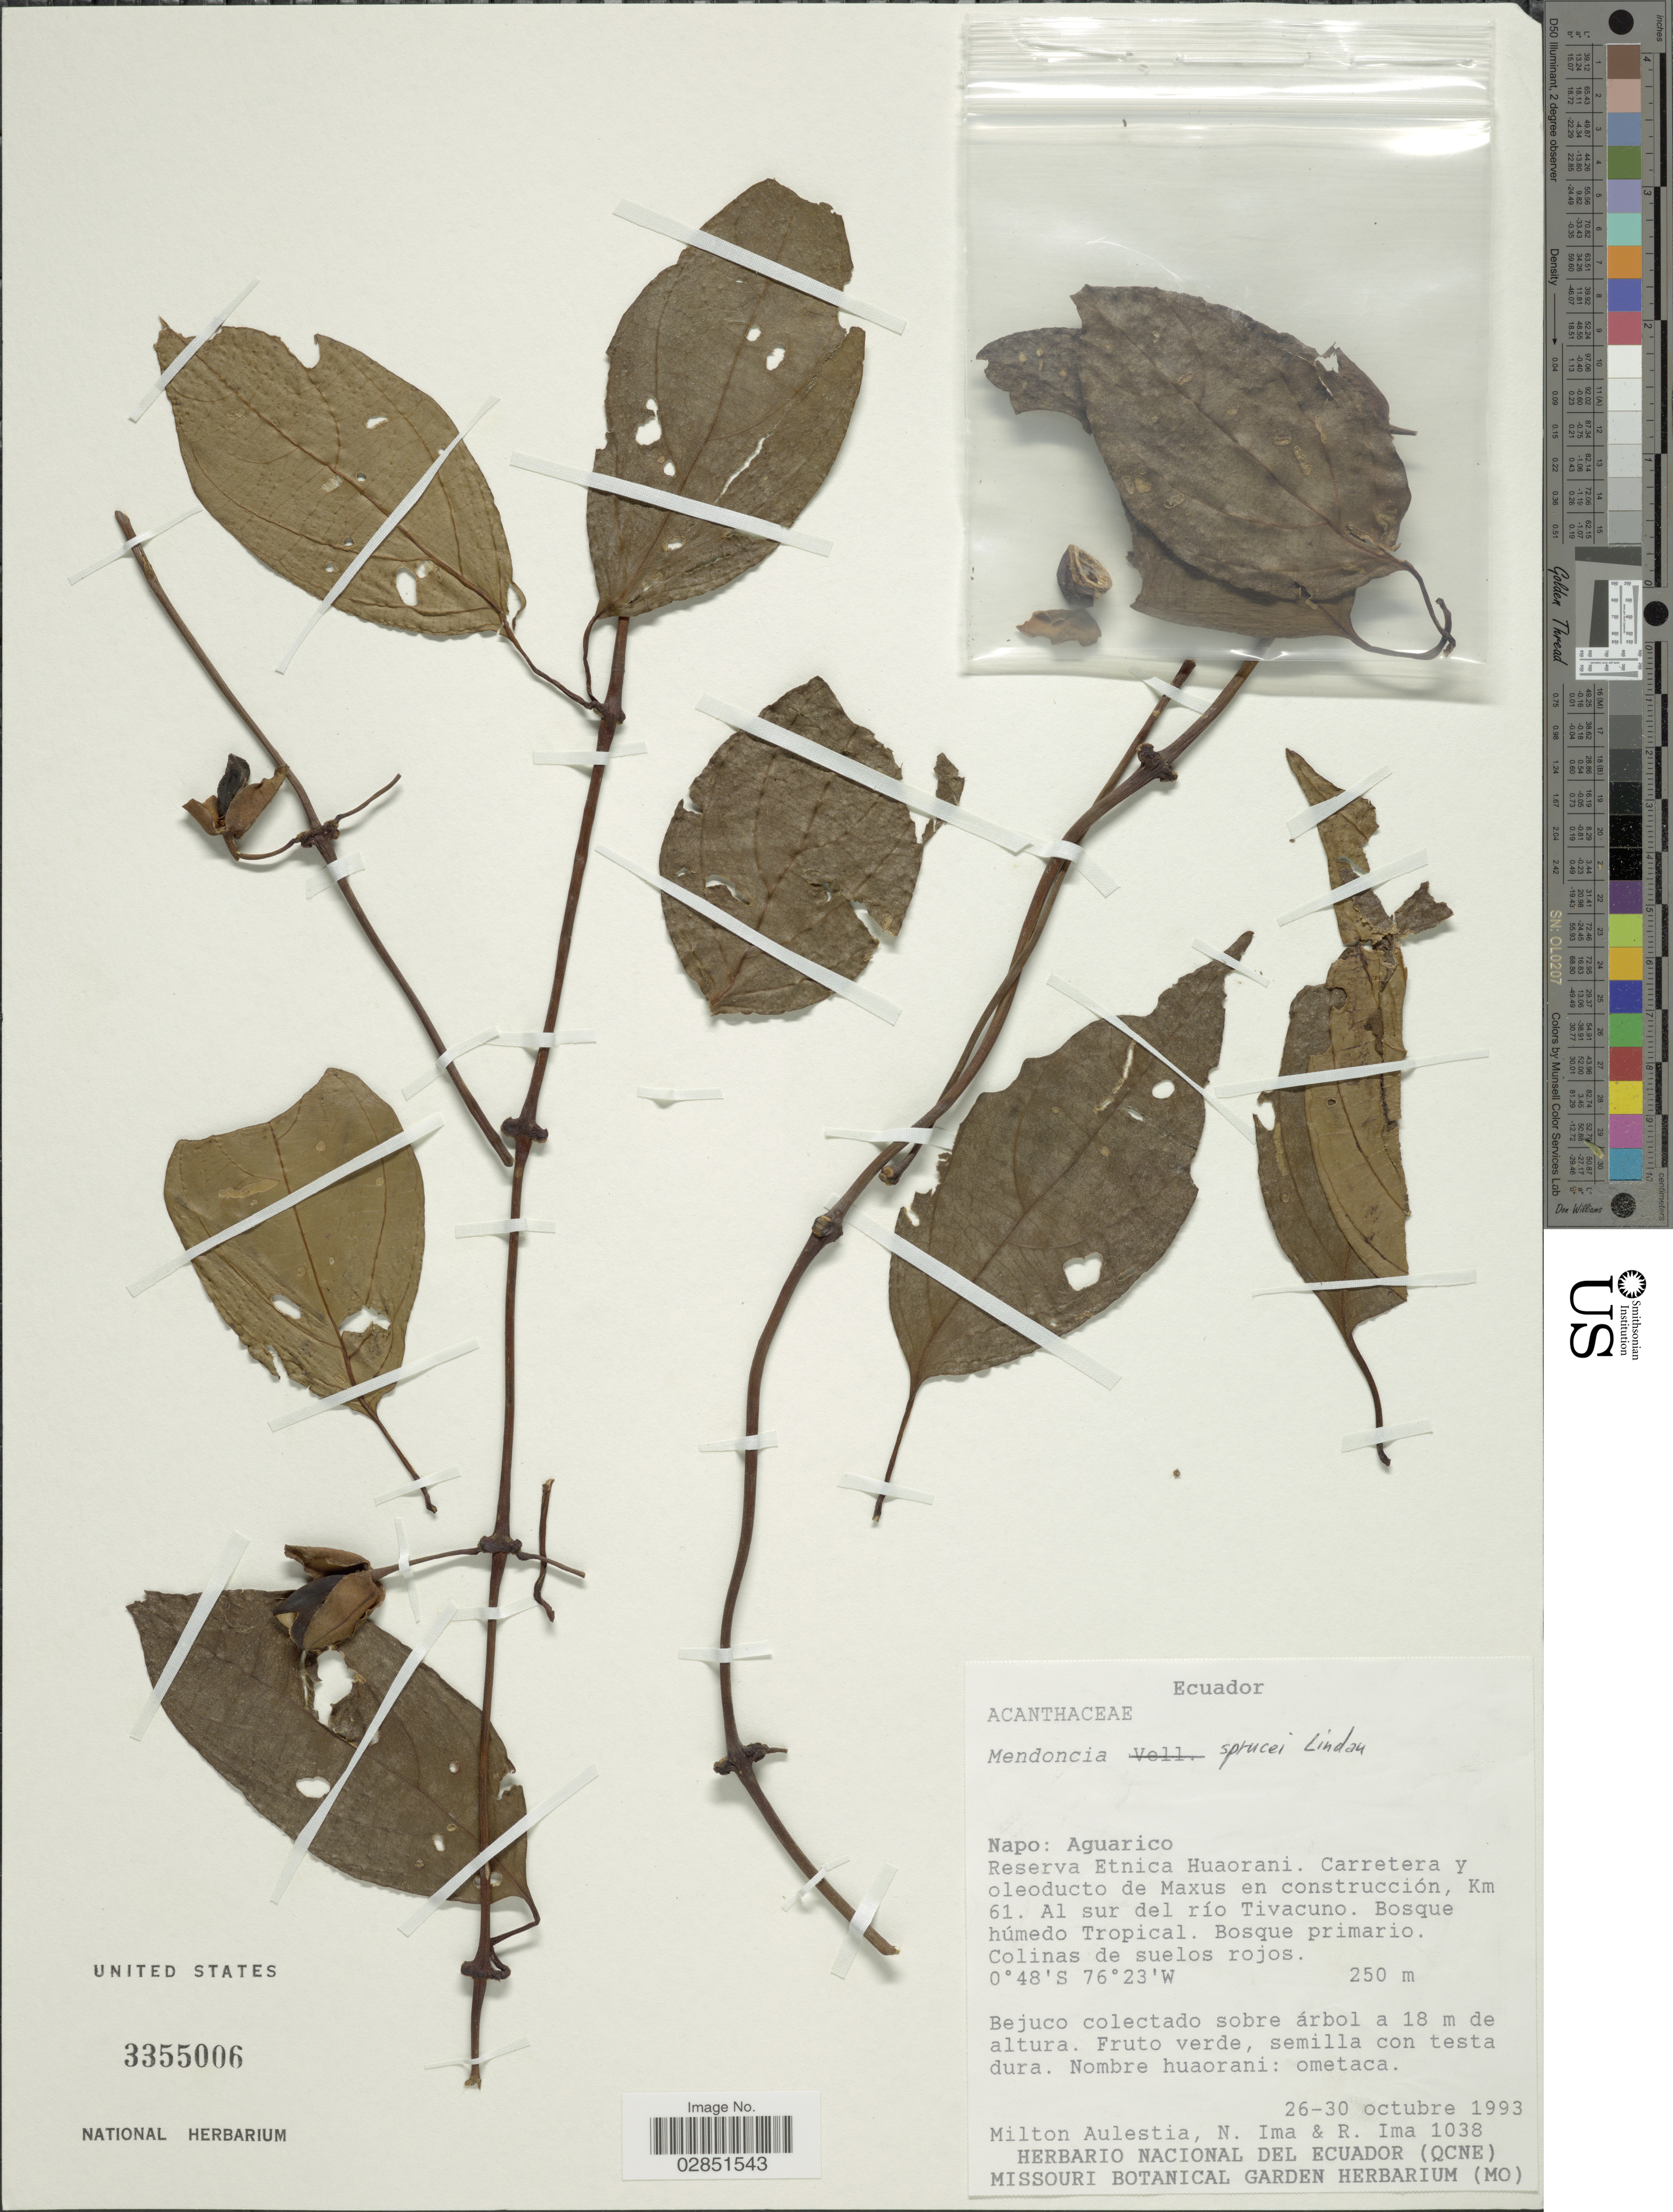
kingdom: Plantae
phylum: Tracheophyta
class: Magnoliopsida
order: Lamiales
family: Acanthaceae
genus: Mendoncia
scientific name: Mendoncia sprucei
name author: Lindau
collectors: M. Aulestia, N. Ima & R. Ima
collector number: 1038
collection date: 1993-10-26/1993-10-30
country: Ecuador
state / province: Napo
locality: Aguarico. Reserva Etnica Huaorani. Carretera y oleoducto de Maxus en construcción, Km 61. Al sur del río Tivacuno.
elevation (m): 250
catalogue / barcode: US 3355006